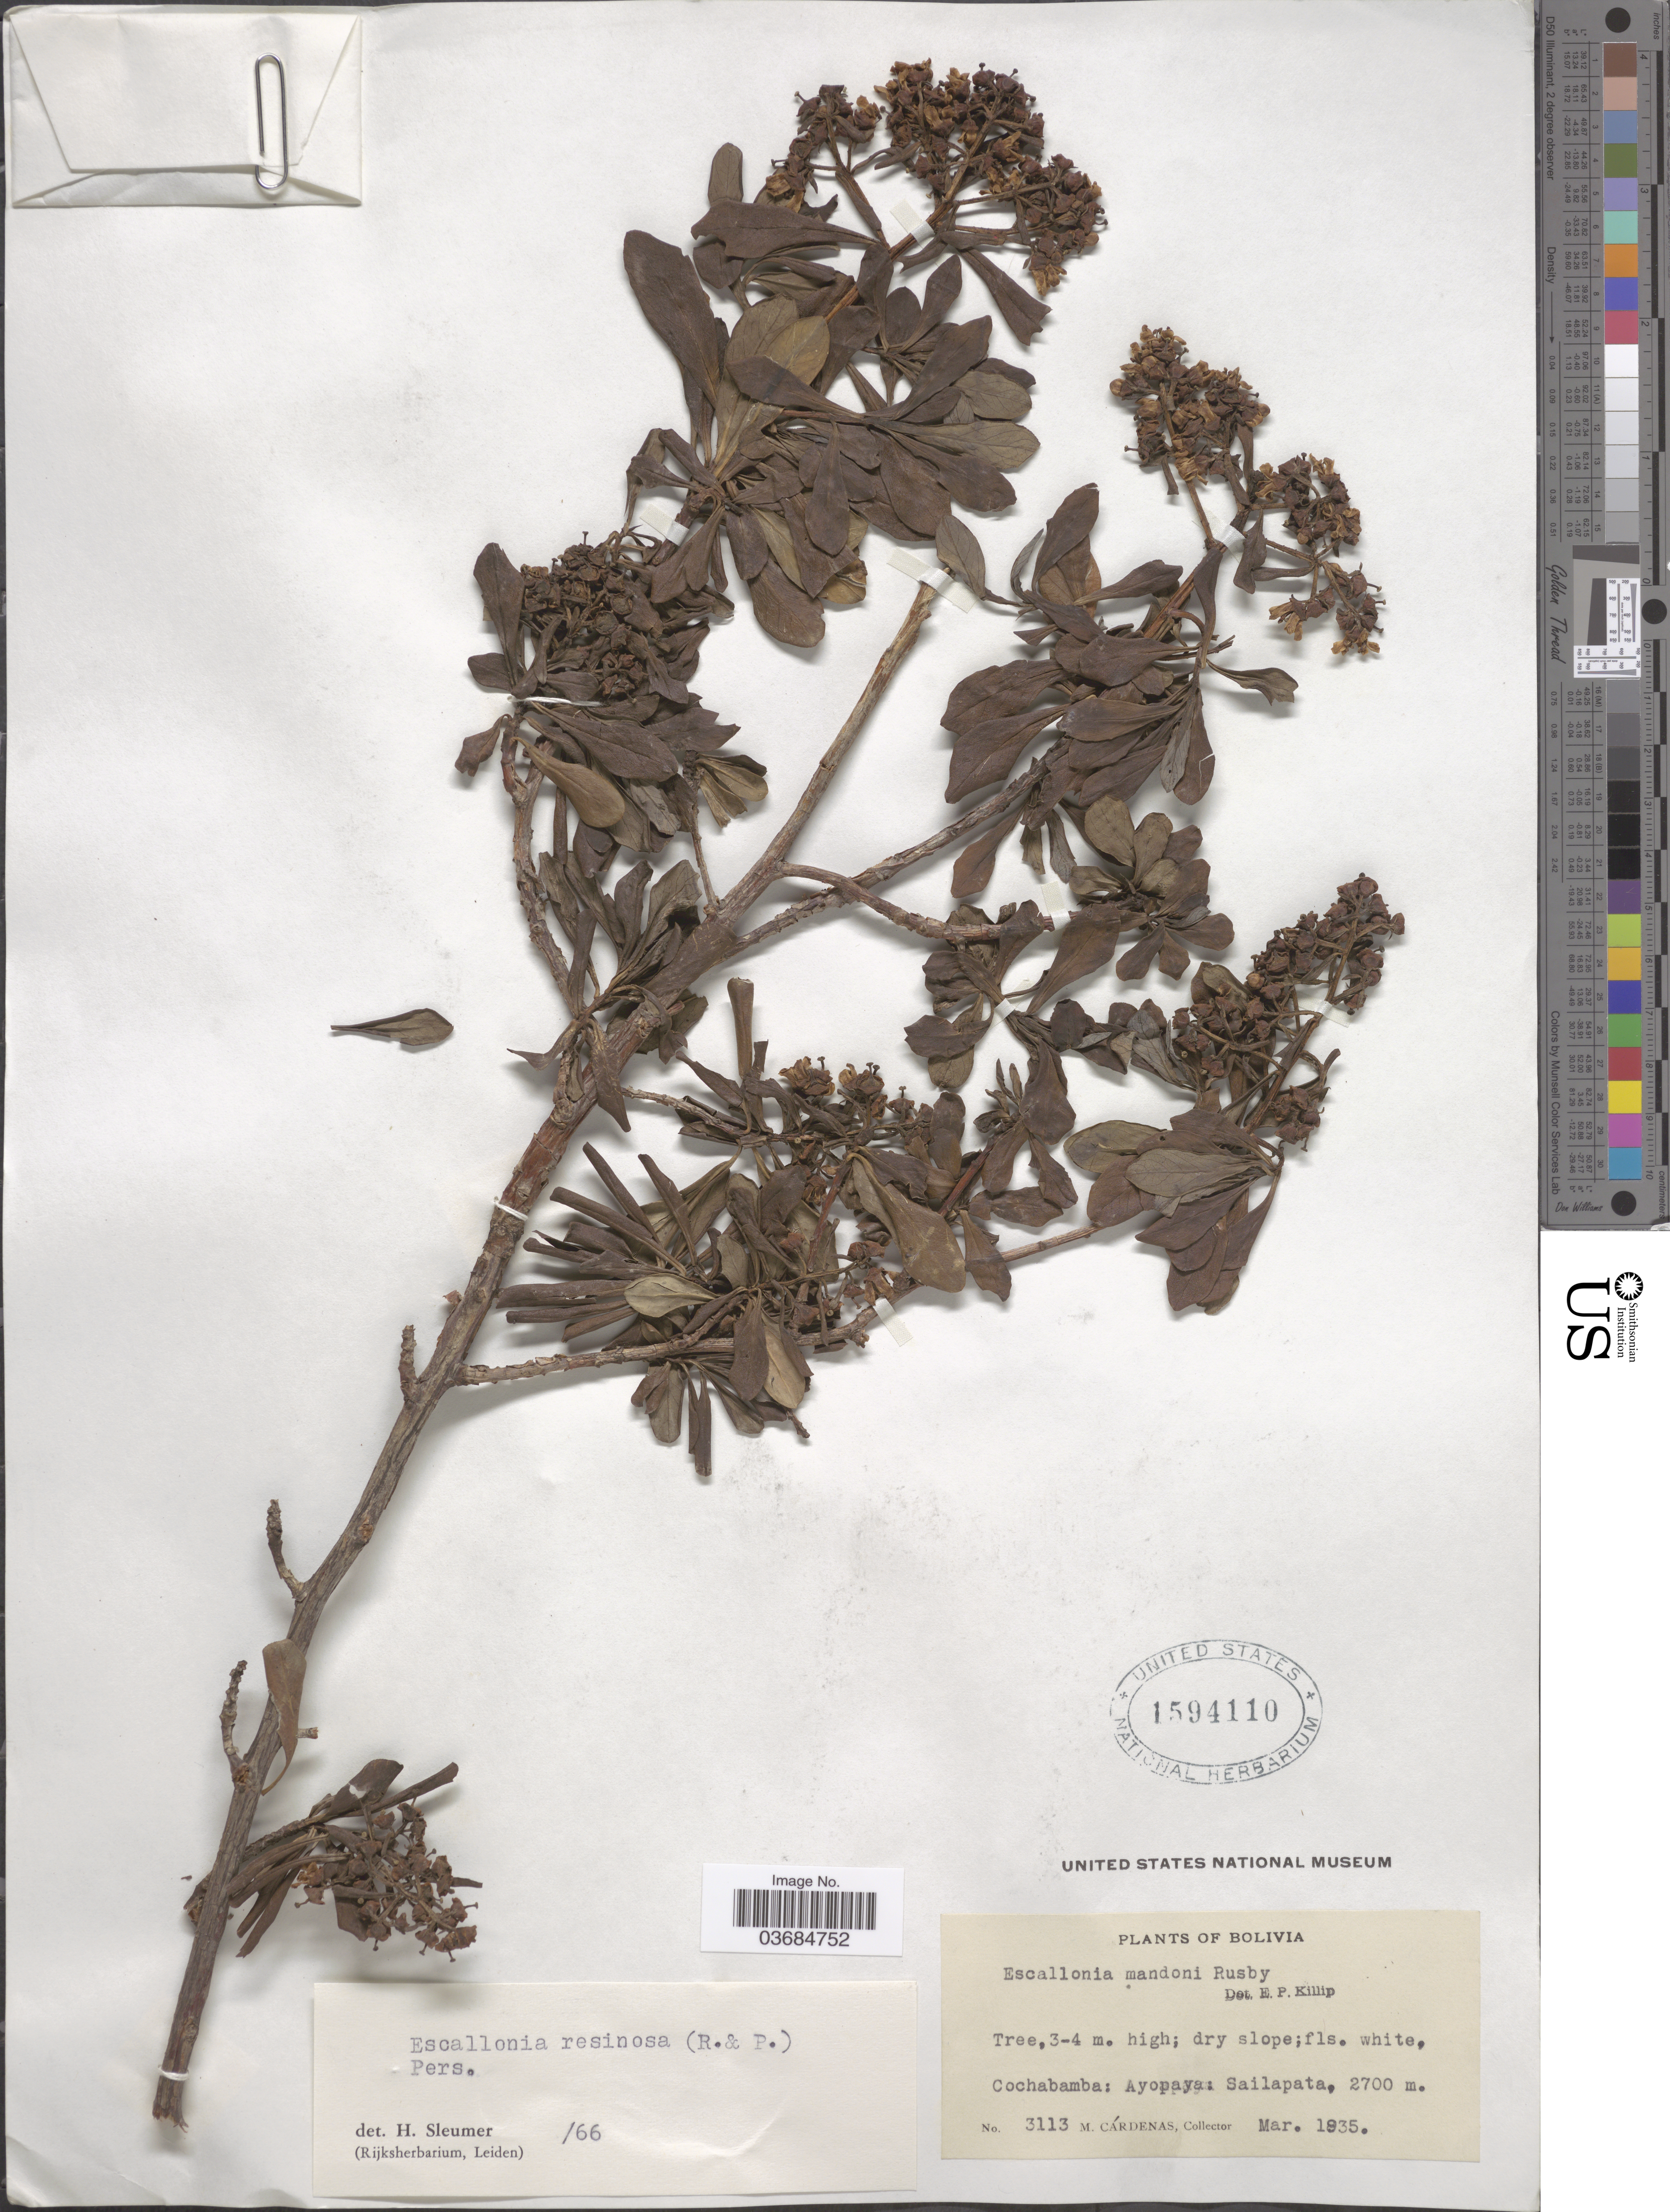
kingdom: Plantae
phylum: Tracheophyta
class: Magnoliopsida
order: Escalloniales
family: Escalloniaceae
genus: Escallonia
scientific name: Escallonia resinosa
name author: (Ruiz & Pav.) Pers.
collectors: M. Cárdenas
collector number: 3113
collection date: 1935-03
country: Bolivia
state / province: Cochabamba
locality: Dry slopes. Ayopaya: Sailapata.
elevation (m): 2700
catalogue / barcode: US 1594110